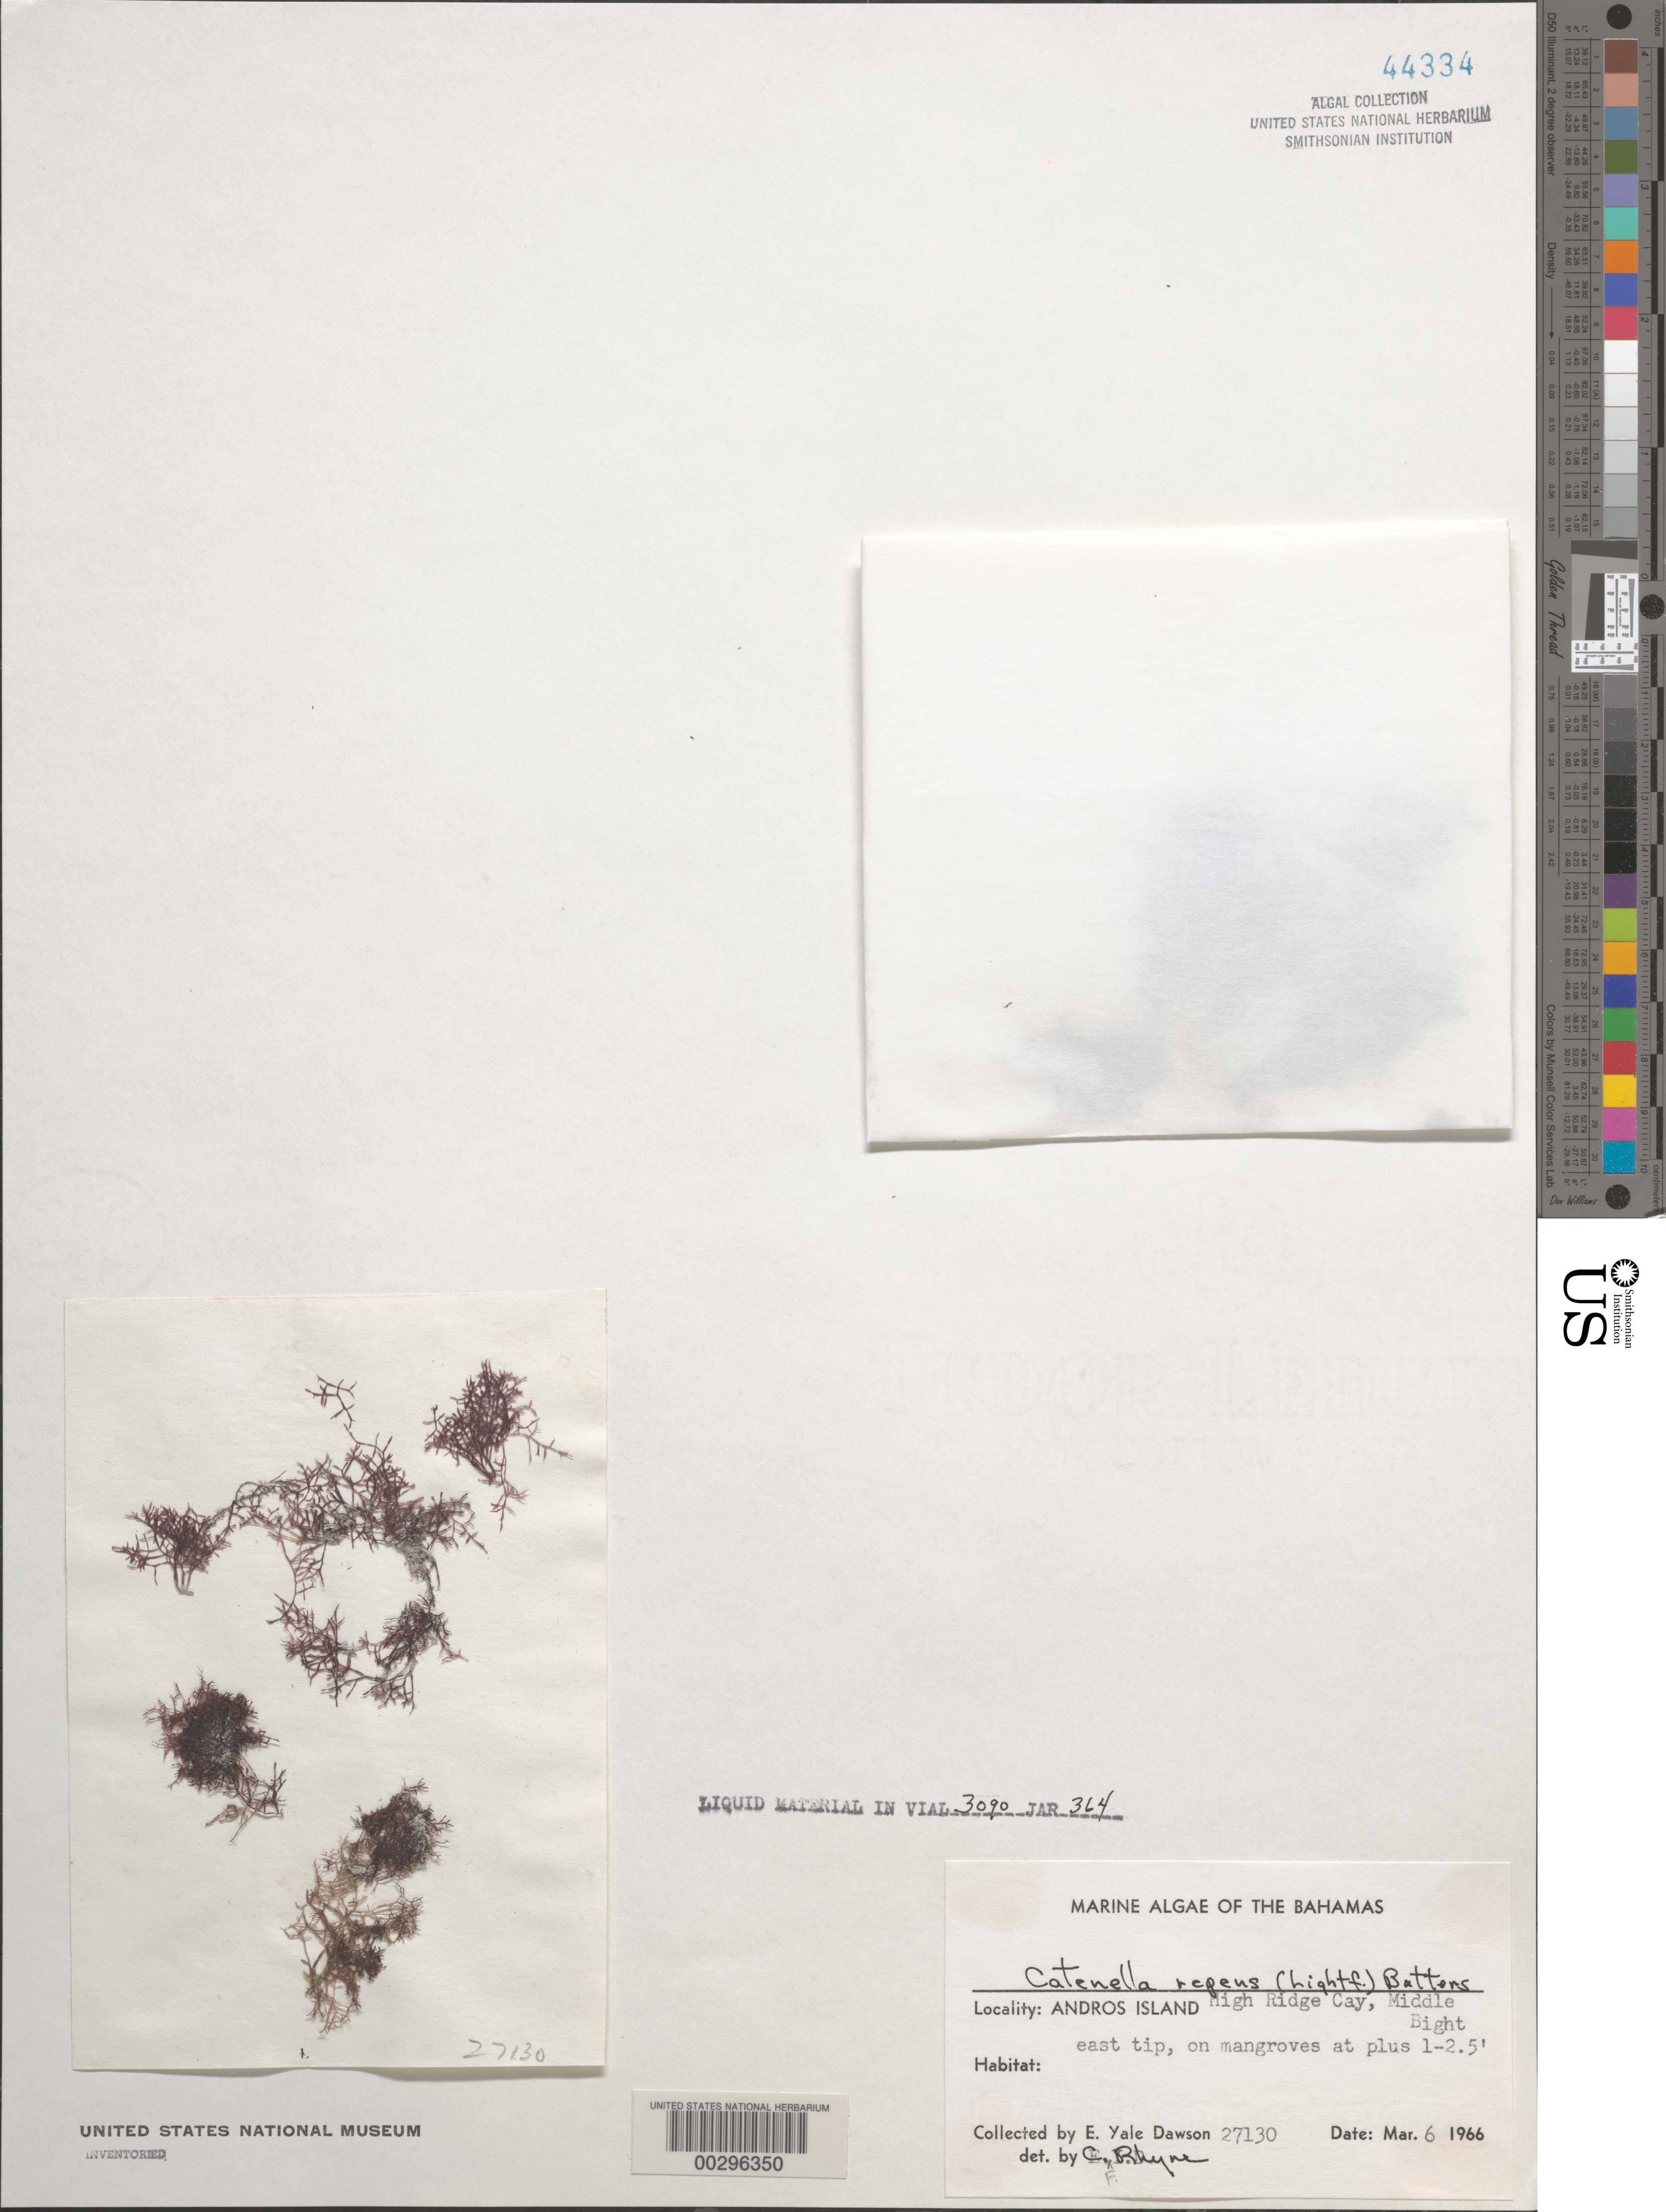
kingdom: Plantae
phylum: Rhodophyta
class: Florideophyceae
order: Gigartinales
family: Caulacanthaceae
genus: Catenella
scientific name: Catenella caespitosa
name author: (With.) L.M. Irvine in Parke & P.S. Dixon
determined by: Algae name updating Project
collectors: E. Y. Dawson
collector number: EYD 27130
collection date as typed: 06 Mar 1966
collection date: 1966-03-06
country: Bahamas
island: High Ridge Cay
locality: Middle Bight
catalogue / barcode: US 44334